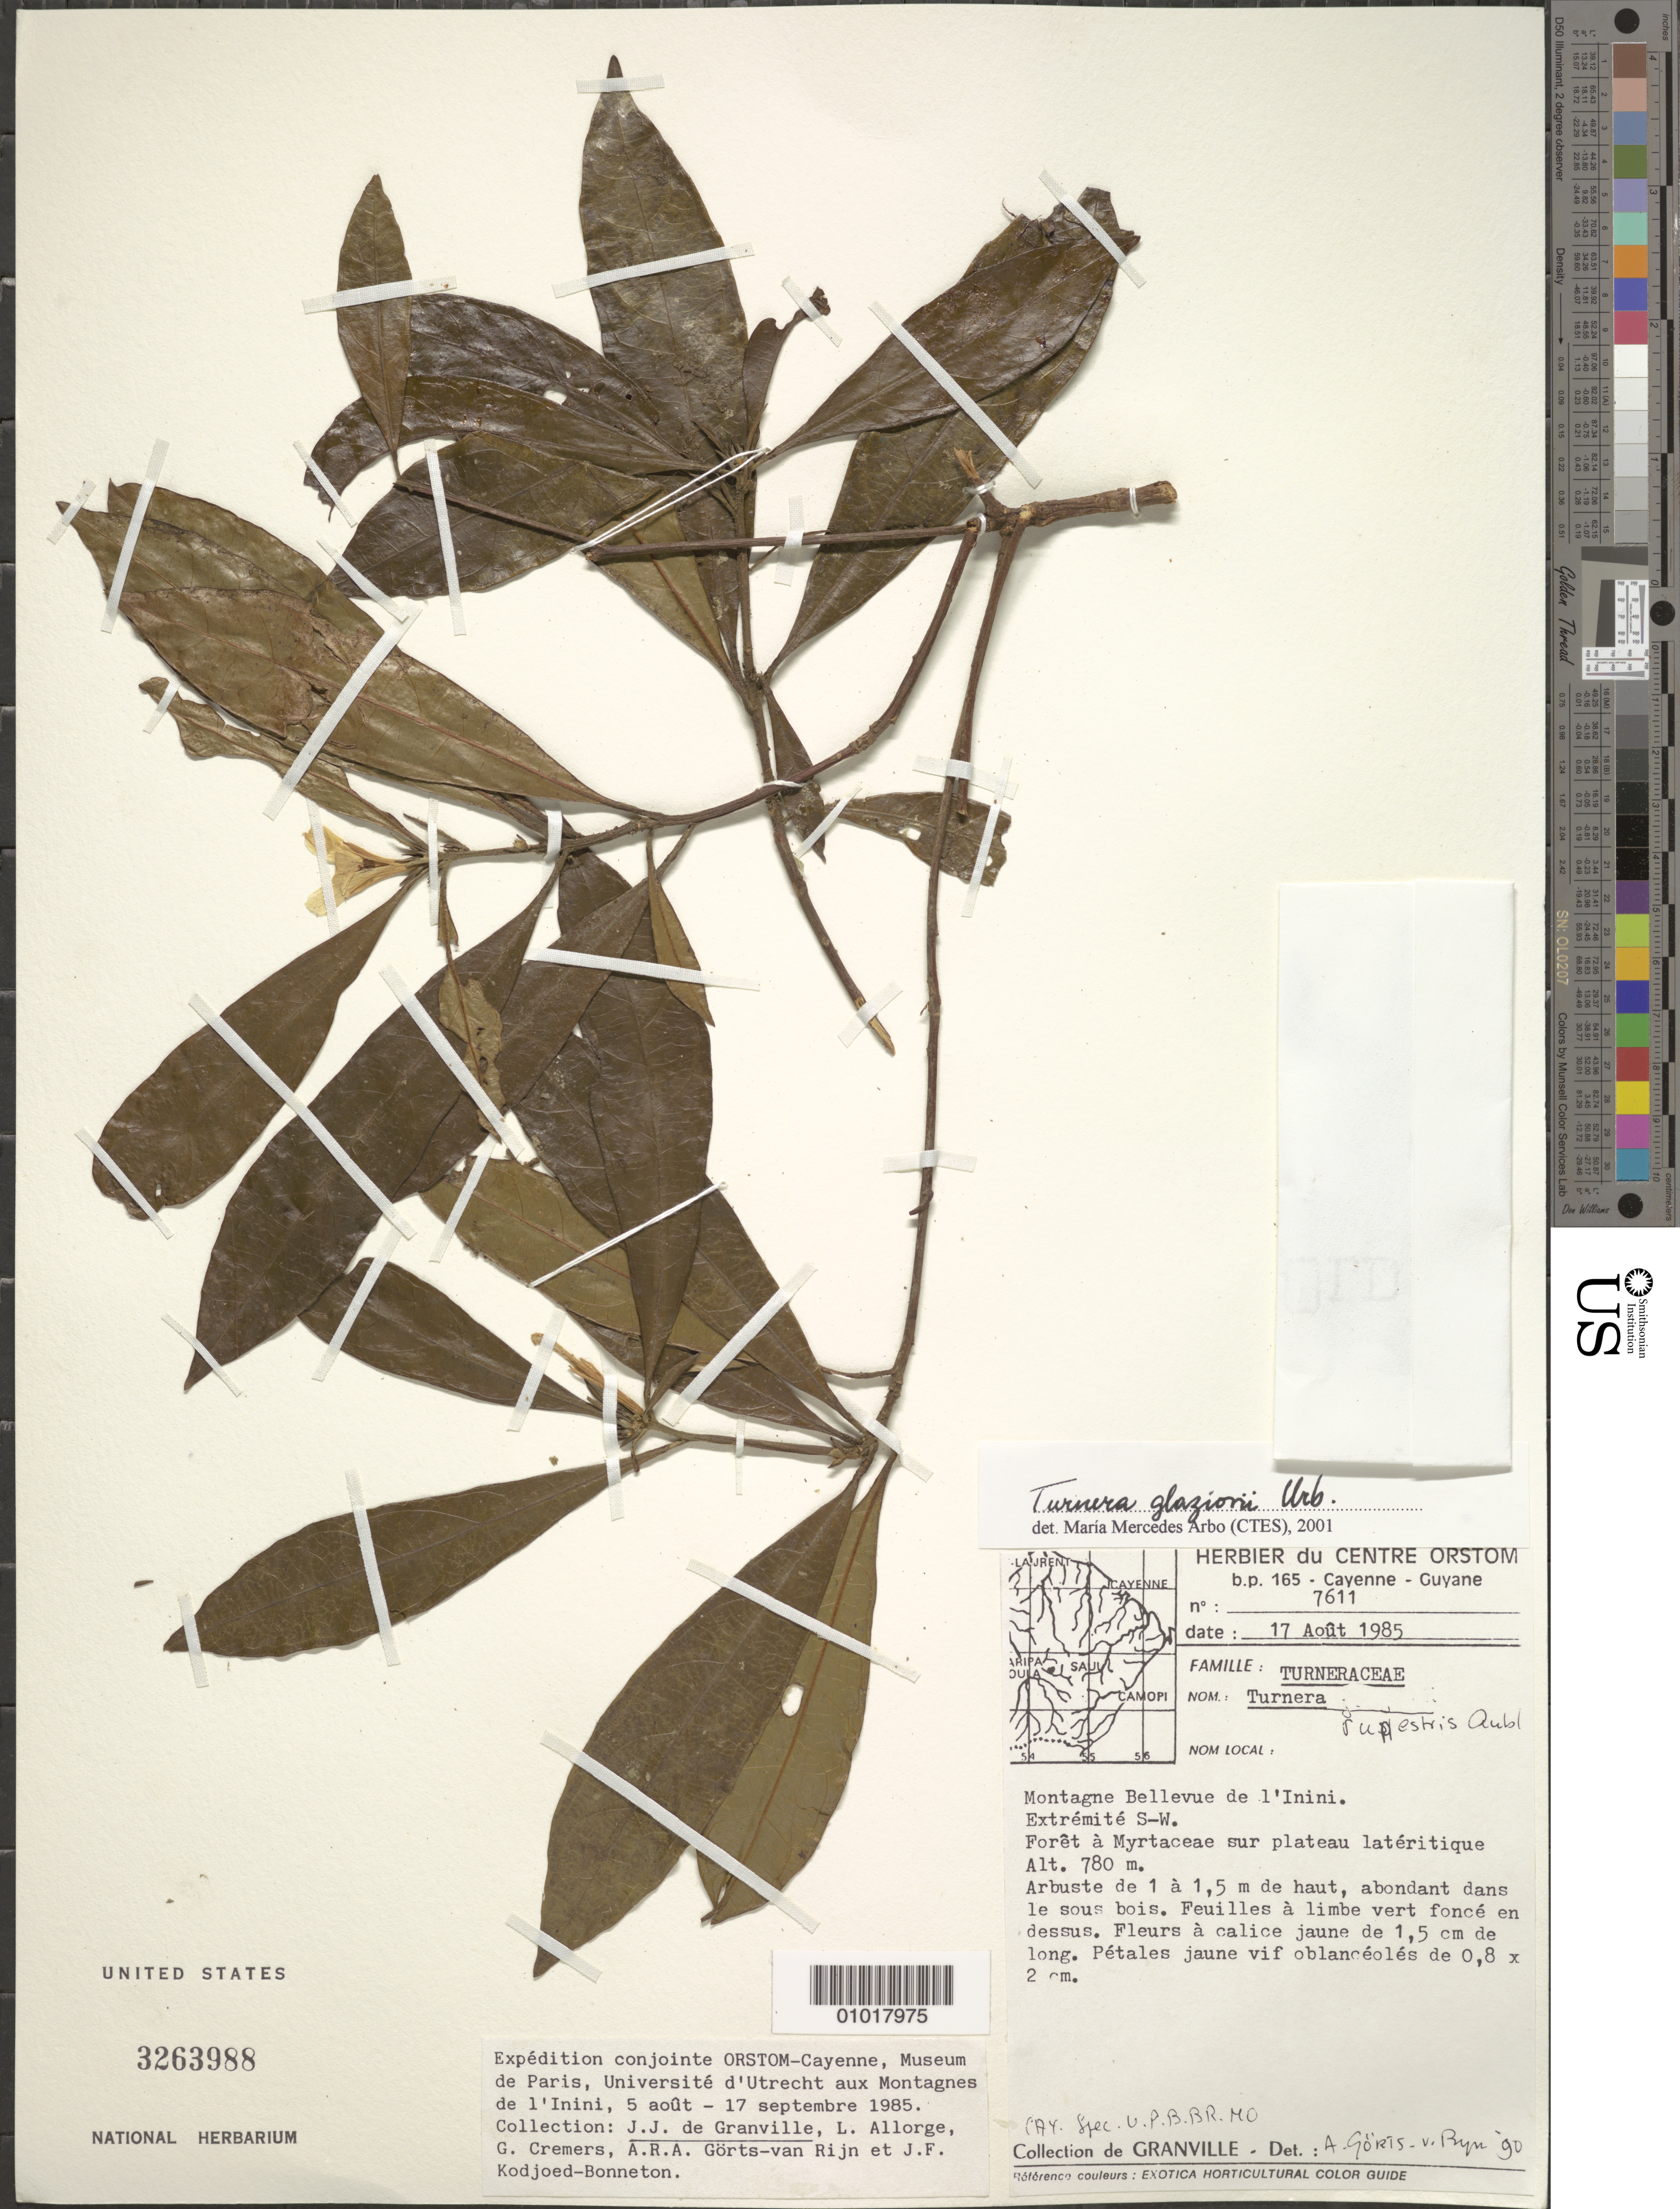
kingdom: Plantae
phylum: Tracheophyta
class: Magnoliopsida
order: Malpighiales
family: Turneraceae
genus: Turnera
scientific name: Turnera glaziovii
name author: Urb.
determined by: Arbo, M. M.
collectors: J.-J. de Granville, L. Allorge, G. Cremers, A. .R. A. Görts-van Rijn & J. Kodjoed-Bonneton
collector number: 7611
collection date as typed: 17-Aug-85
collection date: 1985-08-17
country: French Guiana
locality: Montagnes Bellevue de l'Inini, extrémité S-W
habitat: Foret Myrtaceae sur plateau lateritique. Dans le sous bois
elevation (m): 750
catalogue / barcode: US 3263988